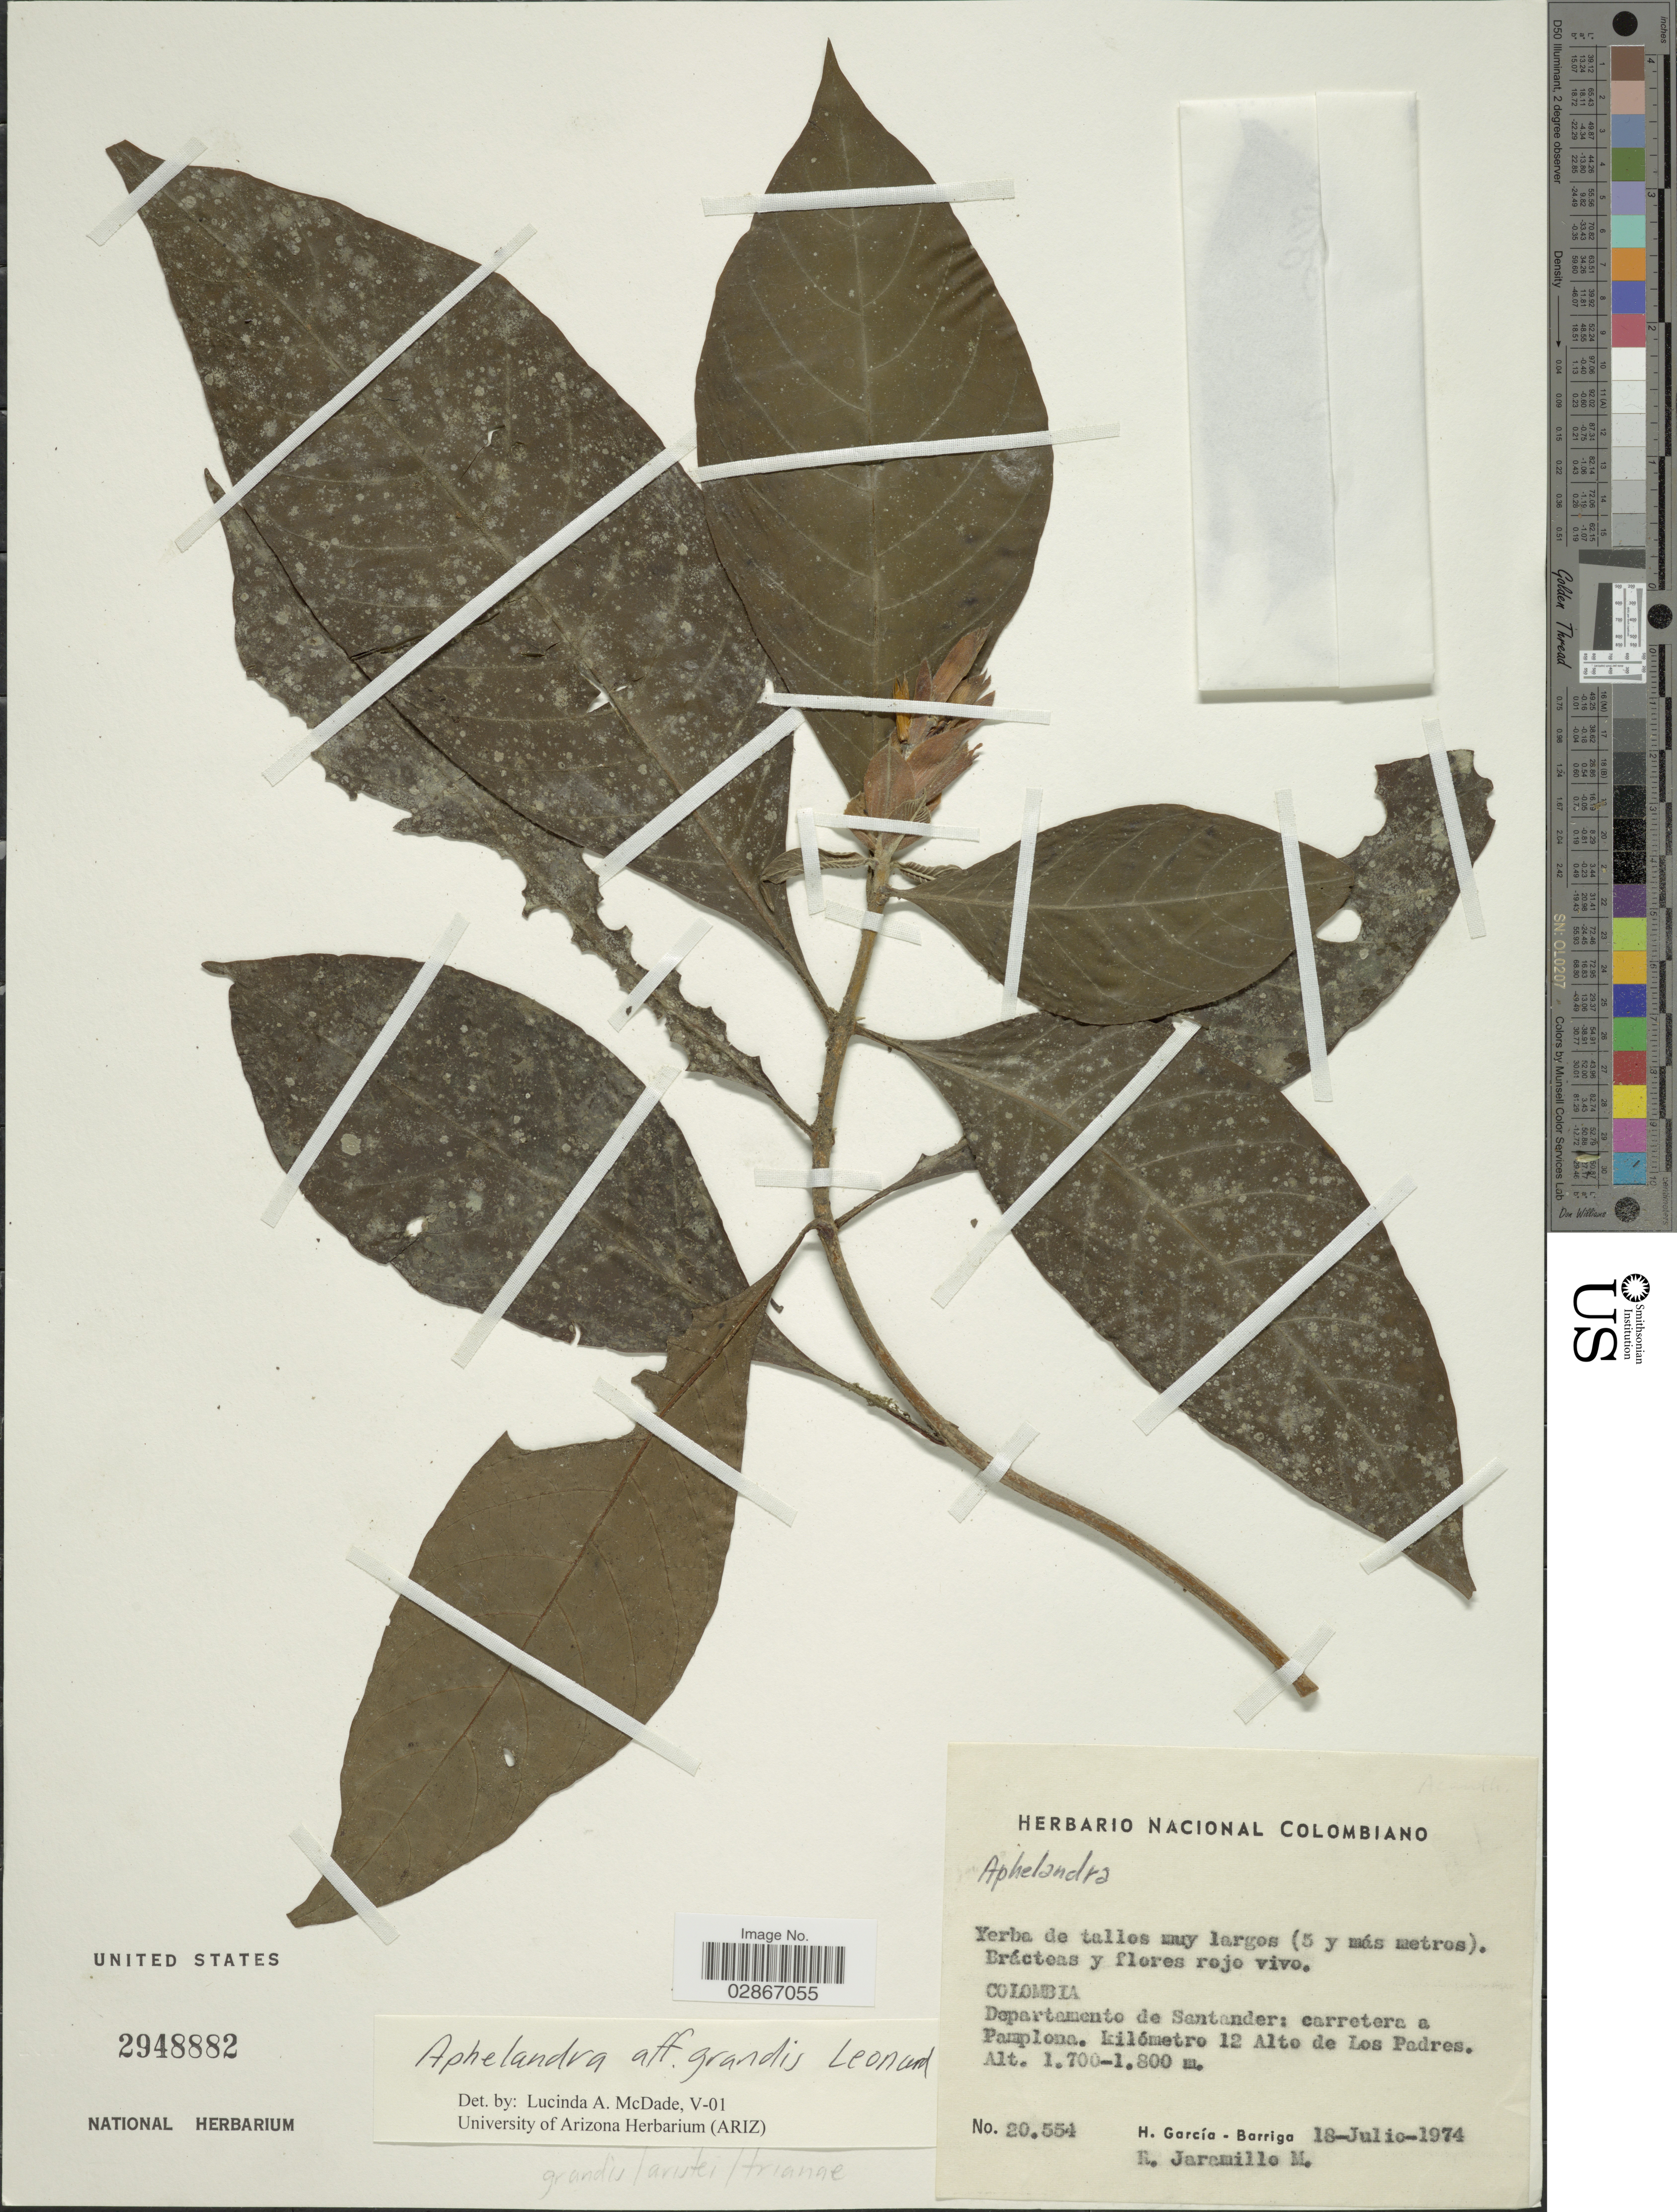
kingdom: Plantae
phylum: Tracheophyta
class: Magnoliopsida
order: Lamiales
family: Acanthaceae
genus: Aphelandra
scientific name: Aphelandra grandis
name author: Leonard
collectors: H. García Barriga & R. Jaramillo M.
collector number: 20554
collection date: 1974-07-18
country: Colombia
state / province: Santander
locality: Departamento de Santander: carretera a Pamplona, kilómetro 12 Alto de Los Padres.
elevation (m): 1700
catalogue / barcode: US 2948882